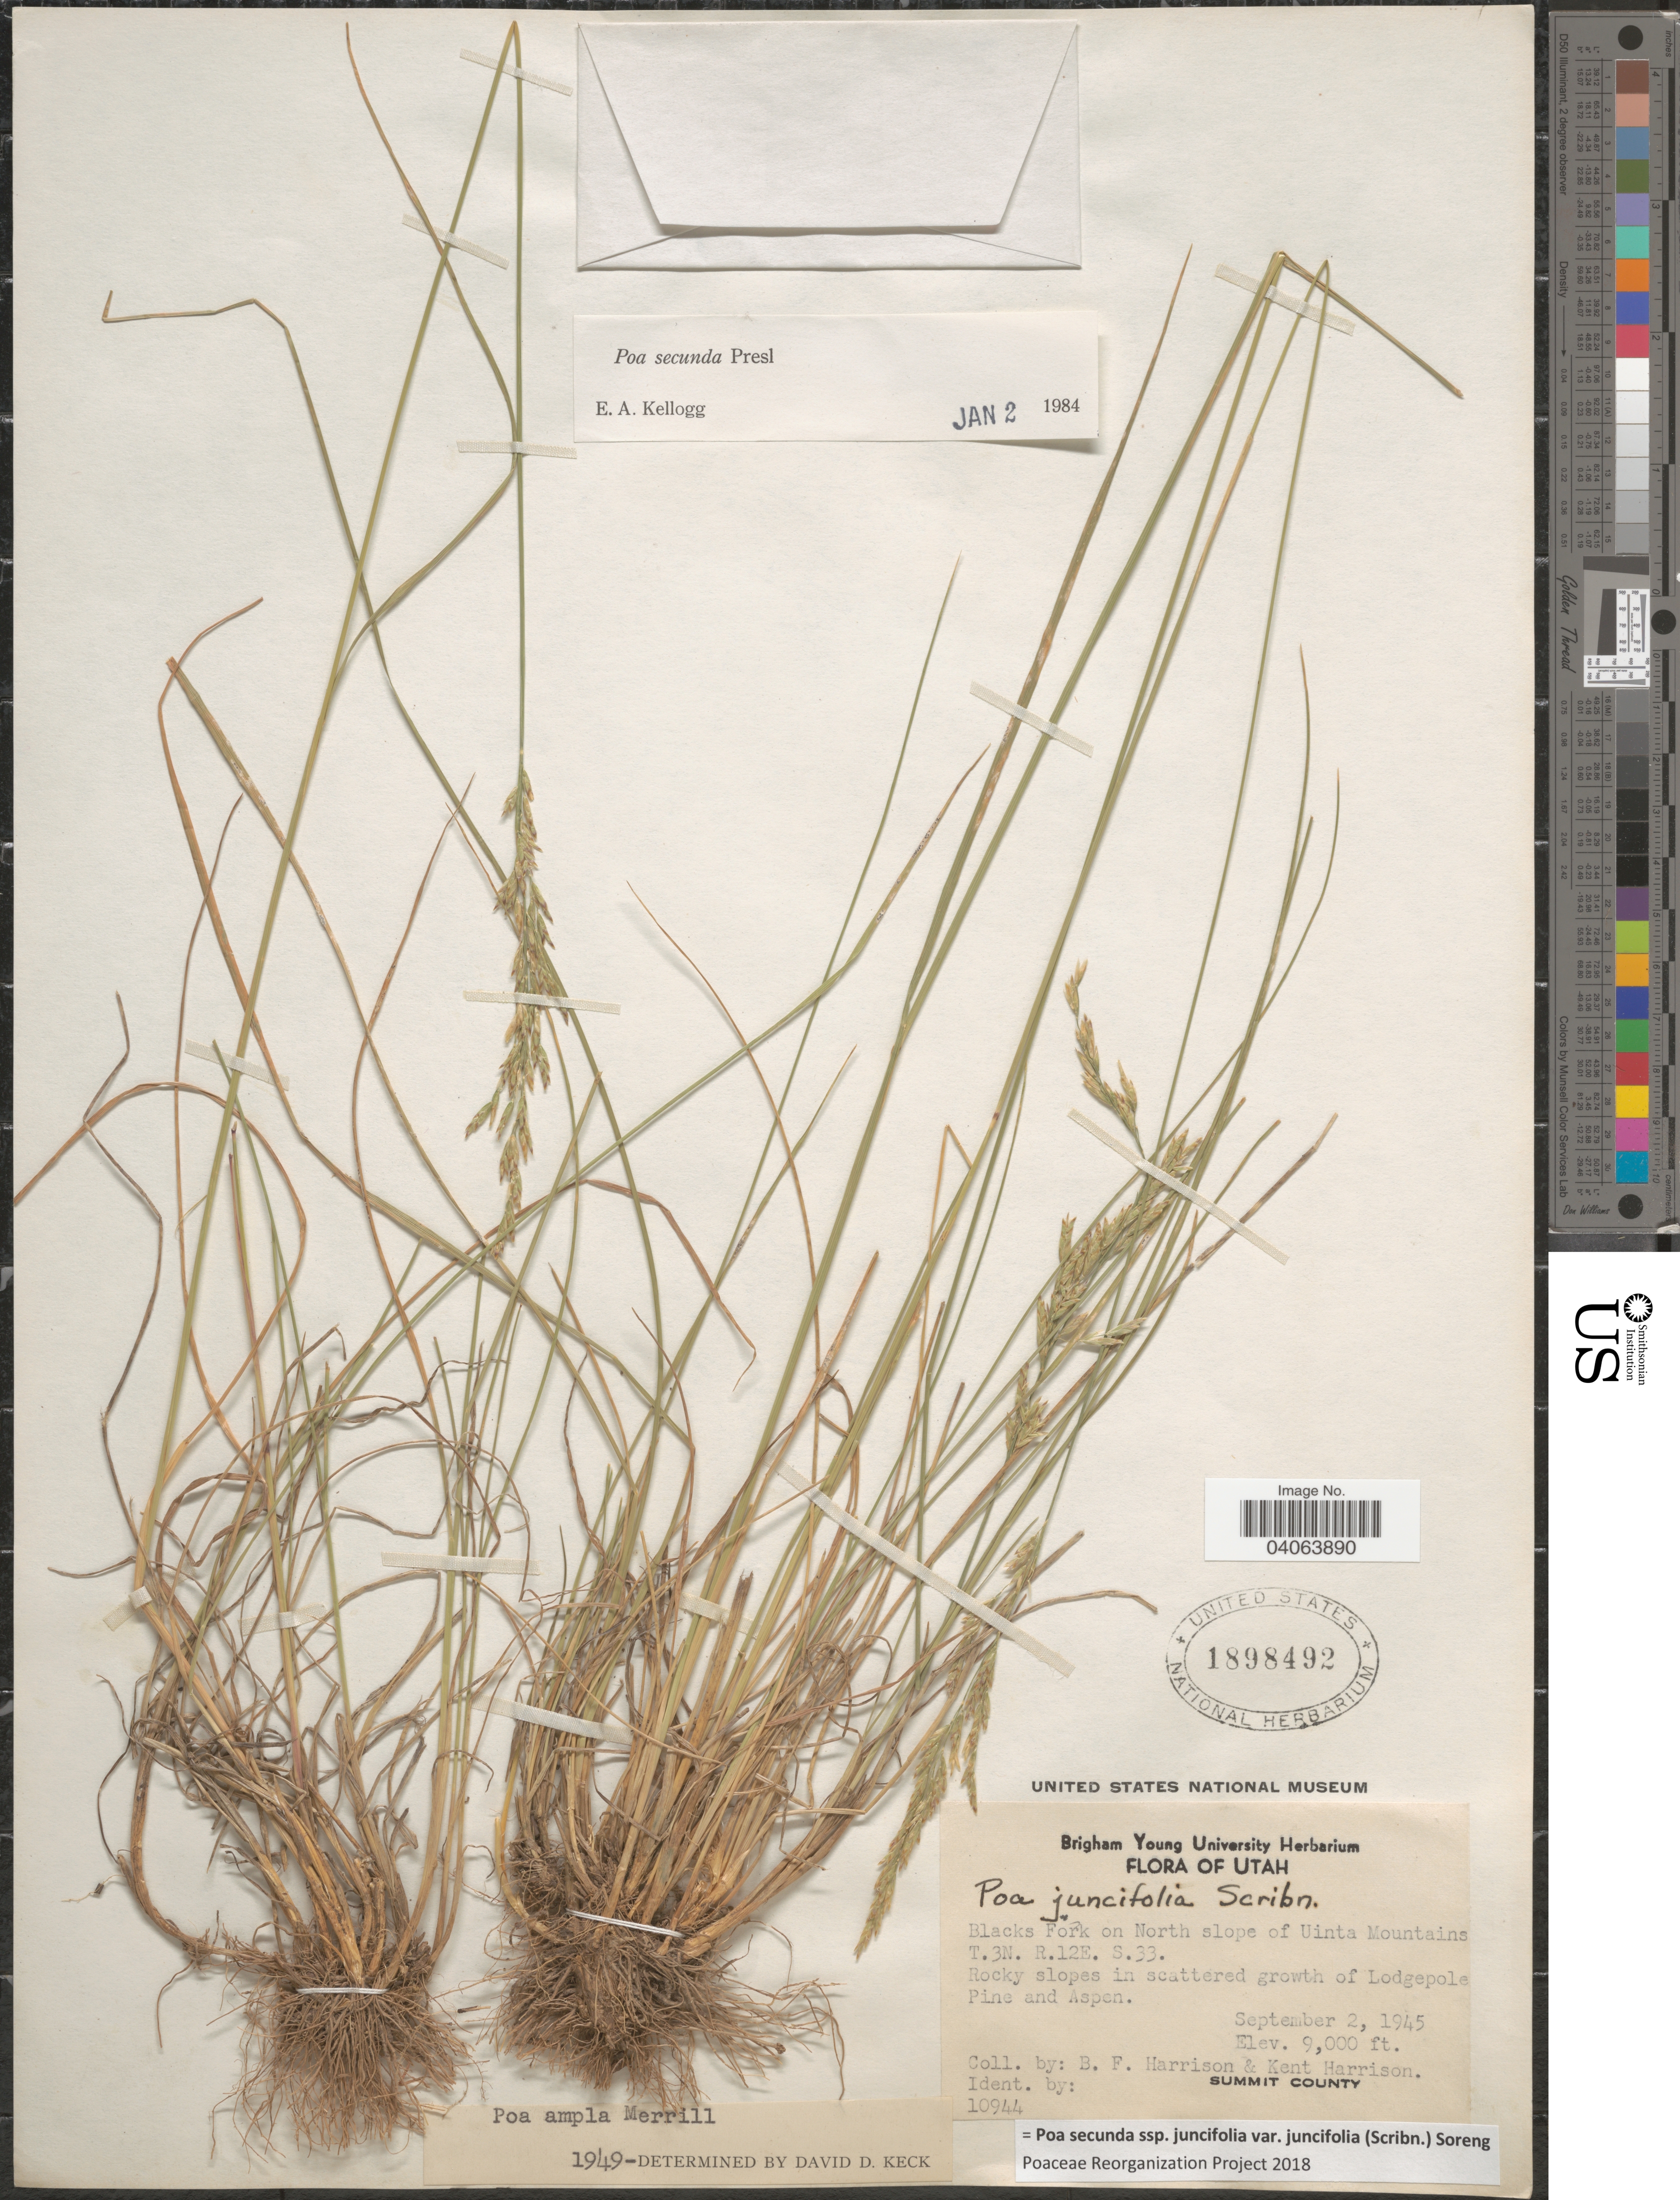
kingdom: Plantae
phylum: Tracheophyta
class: Liliopsida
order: Poales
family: Poaceae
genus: Poa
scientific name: Poa secunda subsp. juncifolia var. juncifolia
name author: (Scribn.) Soreng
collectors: B. F. Harrison & K. Harrison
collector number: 10944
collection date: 1945-09-02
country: United States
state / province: Utah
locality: Blacks Fork on North slope of Uinta Mountains T.3N. R.12E. S.33. Rocky slopes in scattered growth of Lodgepole Pine and Aspen.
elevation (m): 2743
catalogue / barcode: US 1898492